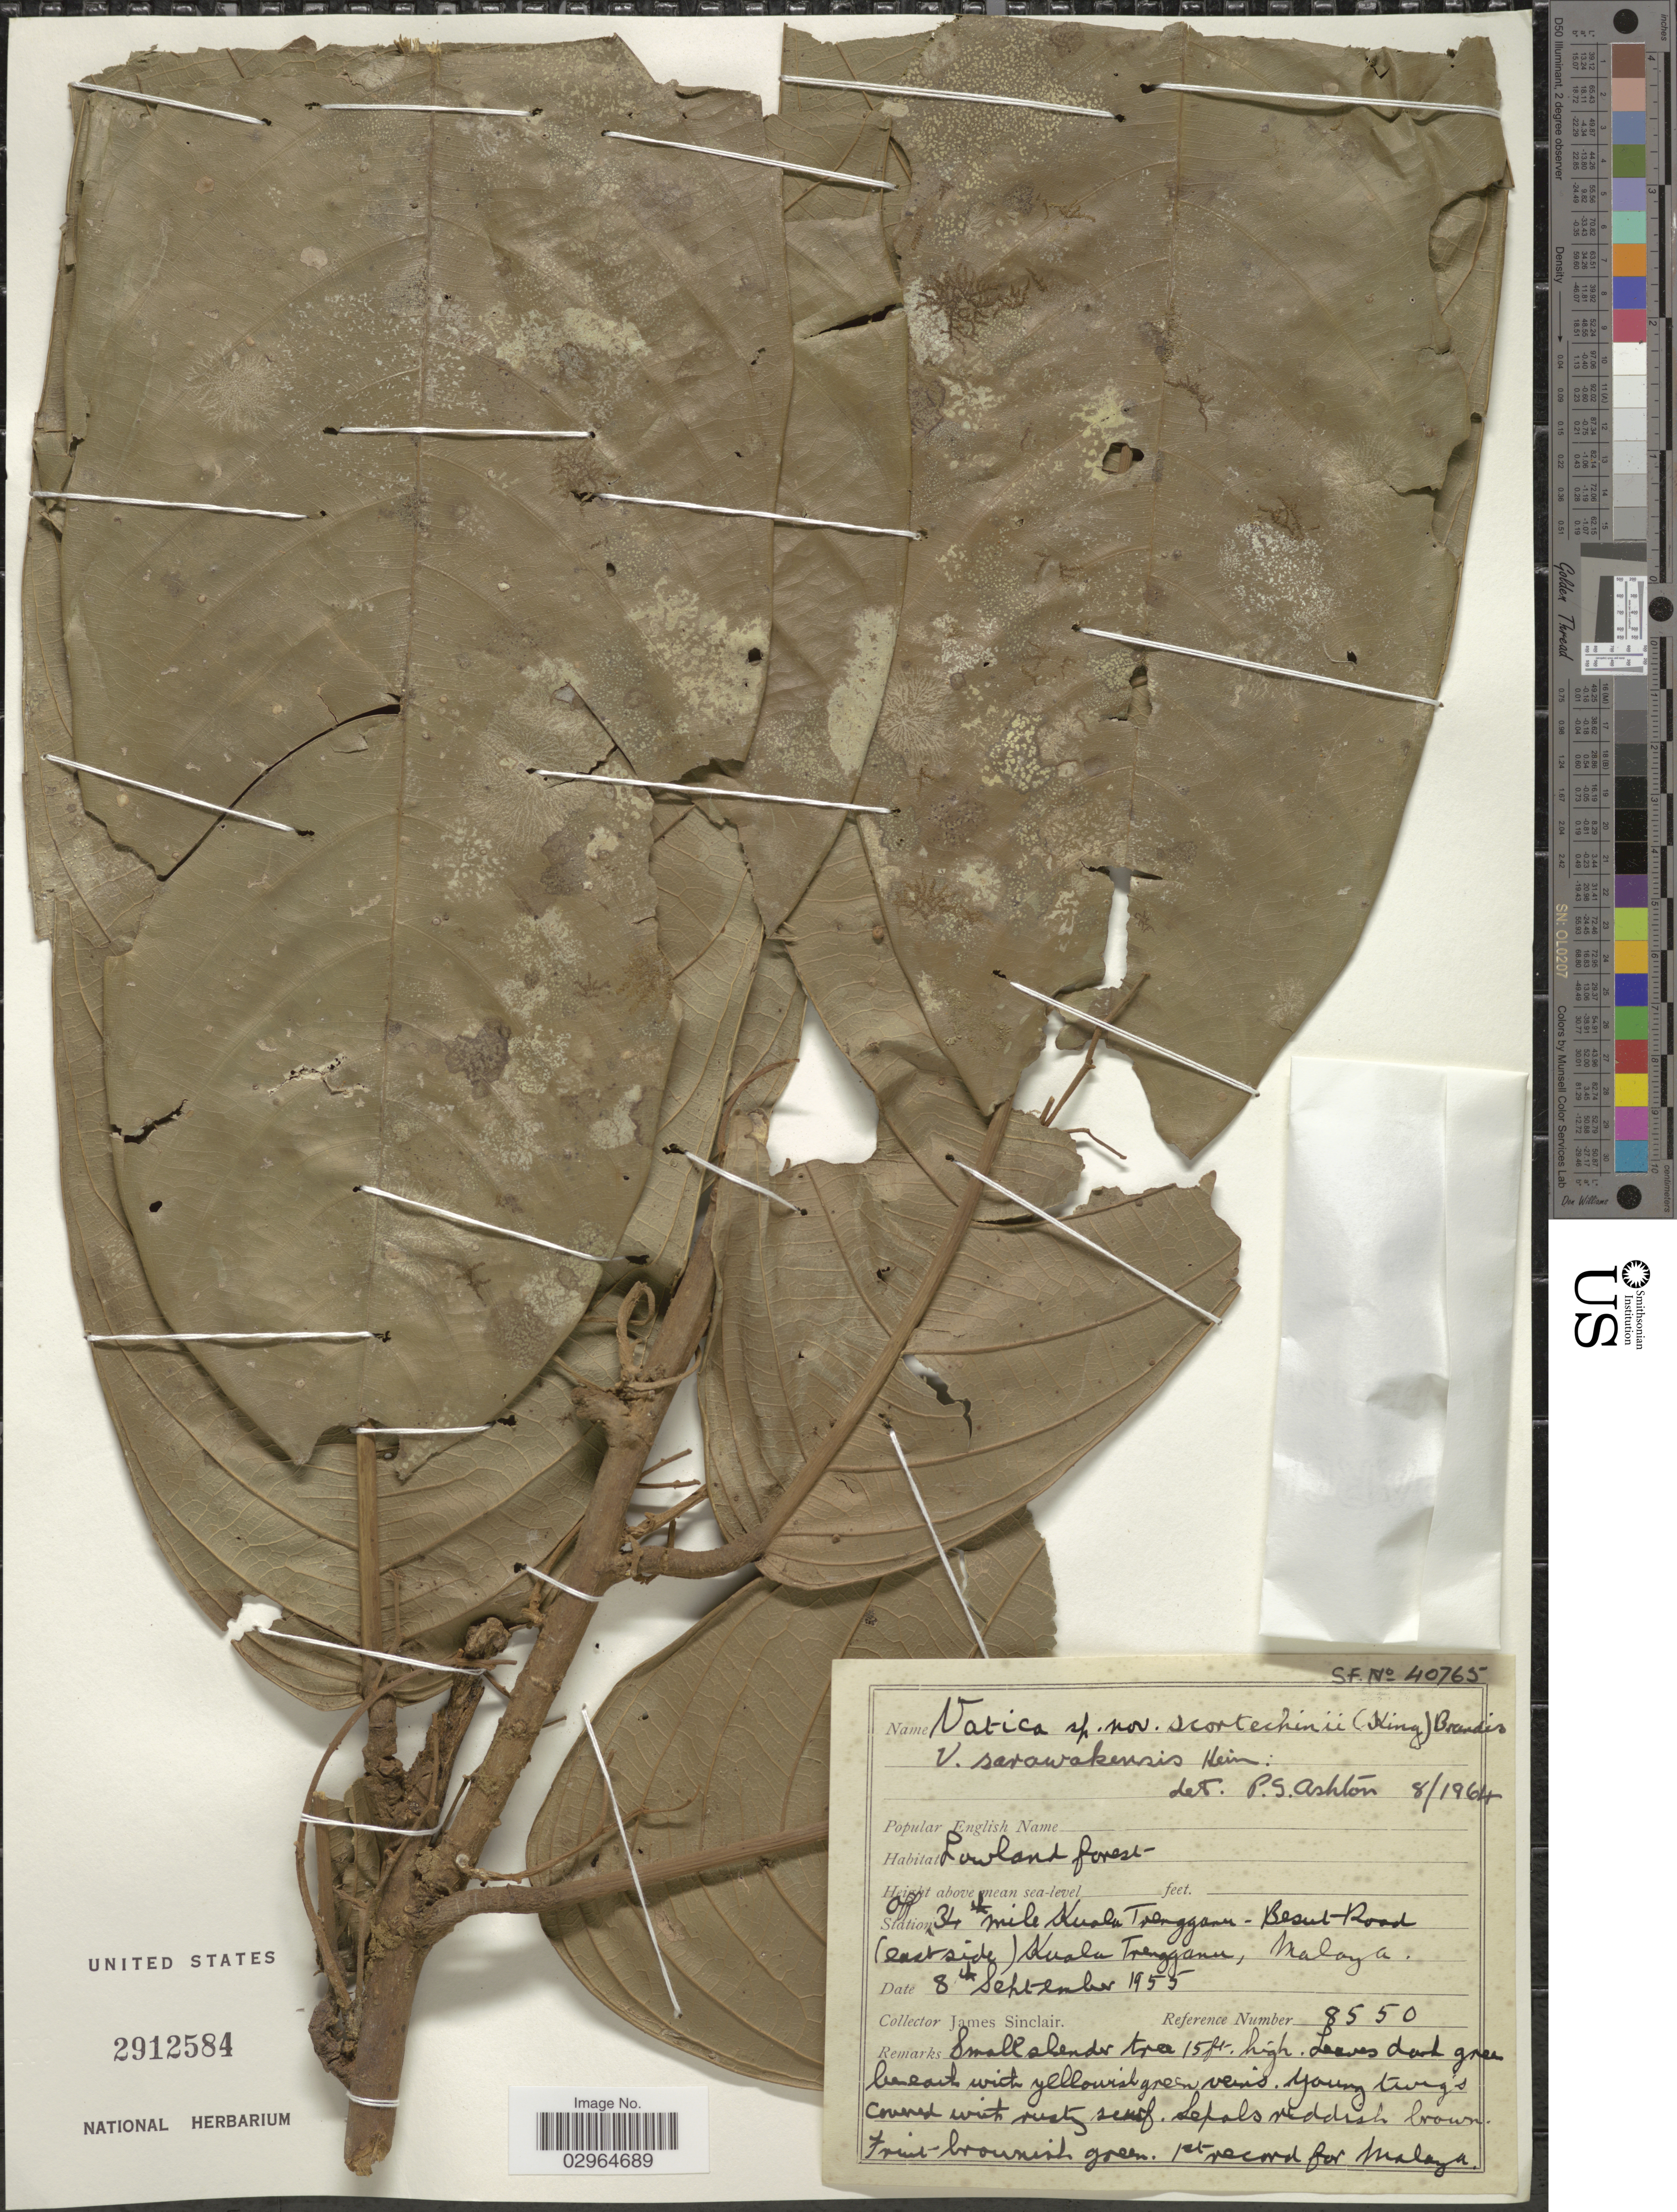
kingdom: Plantae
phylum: Tracheophyta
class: Magnoliopsida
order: Malvales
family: Dipterocarpaceae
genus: Vatica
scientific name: Vatica sarawakensis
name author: F. Heim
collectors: J. Sinclair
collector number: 8550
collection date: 1955-09-08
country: Malaysia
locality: Station 34th mile Kuala Trengganu - Besut Road (east side) Kuala Trengganu, Malaya.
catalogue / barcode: US 2912584